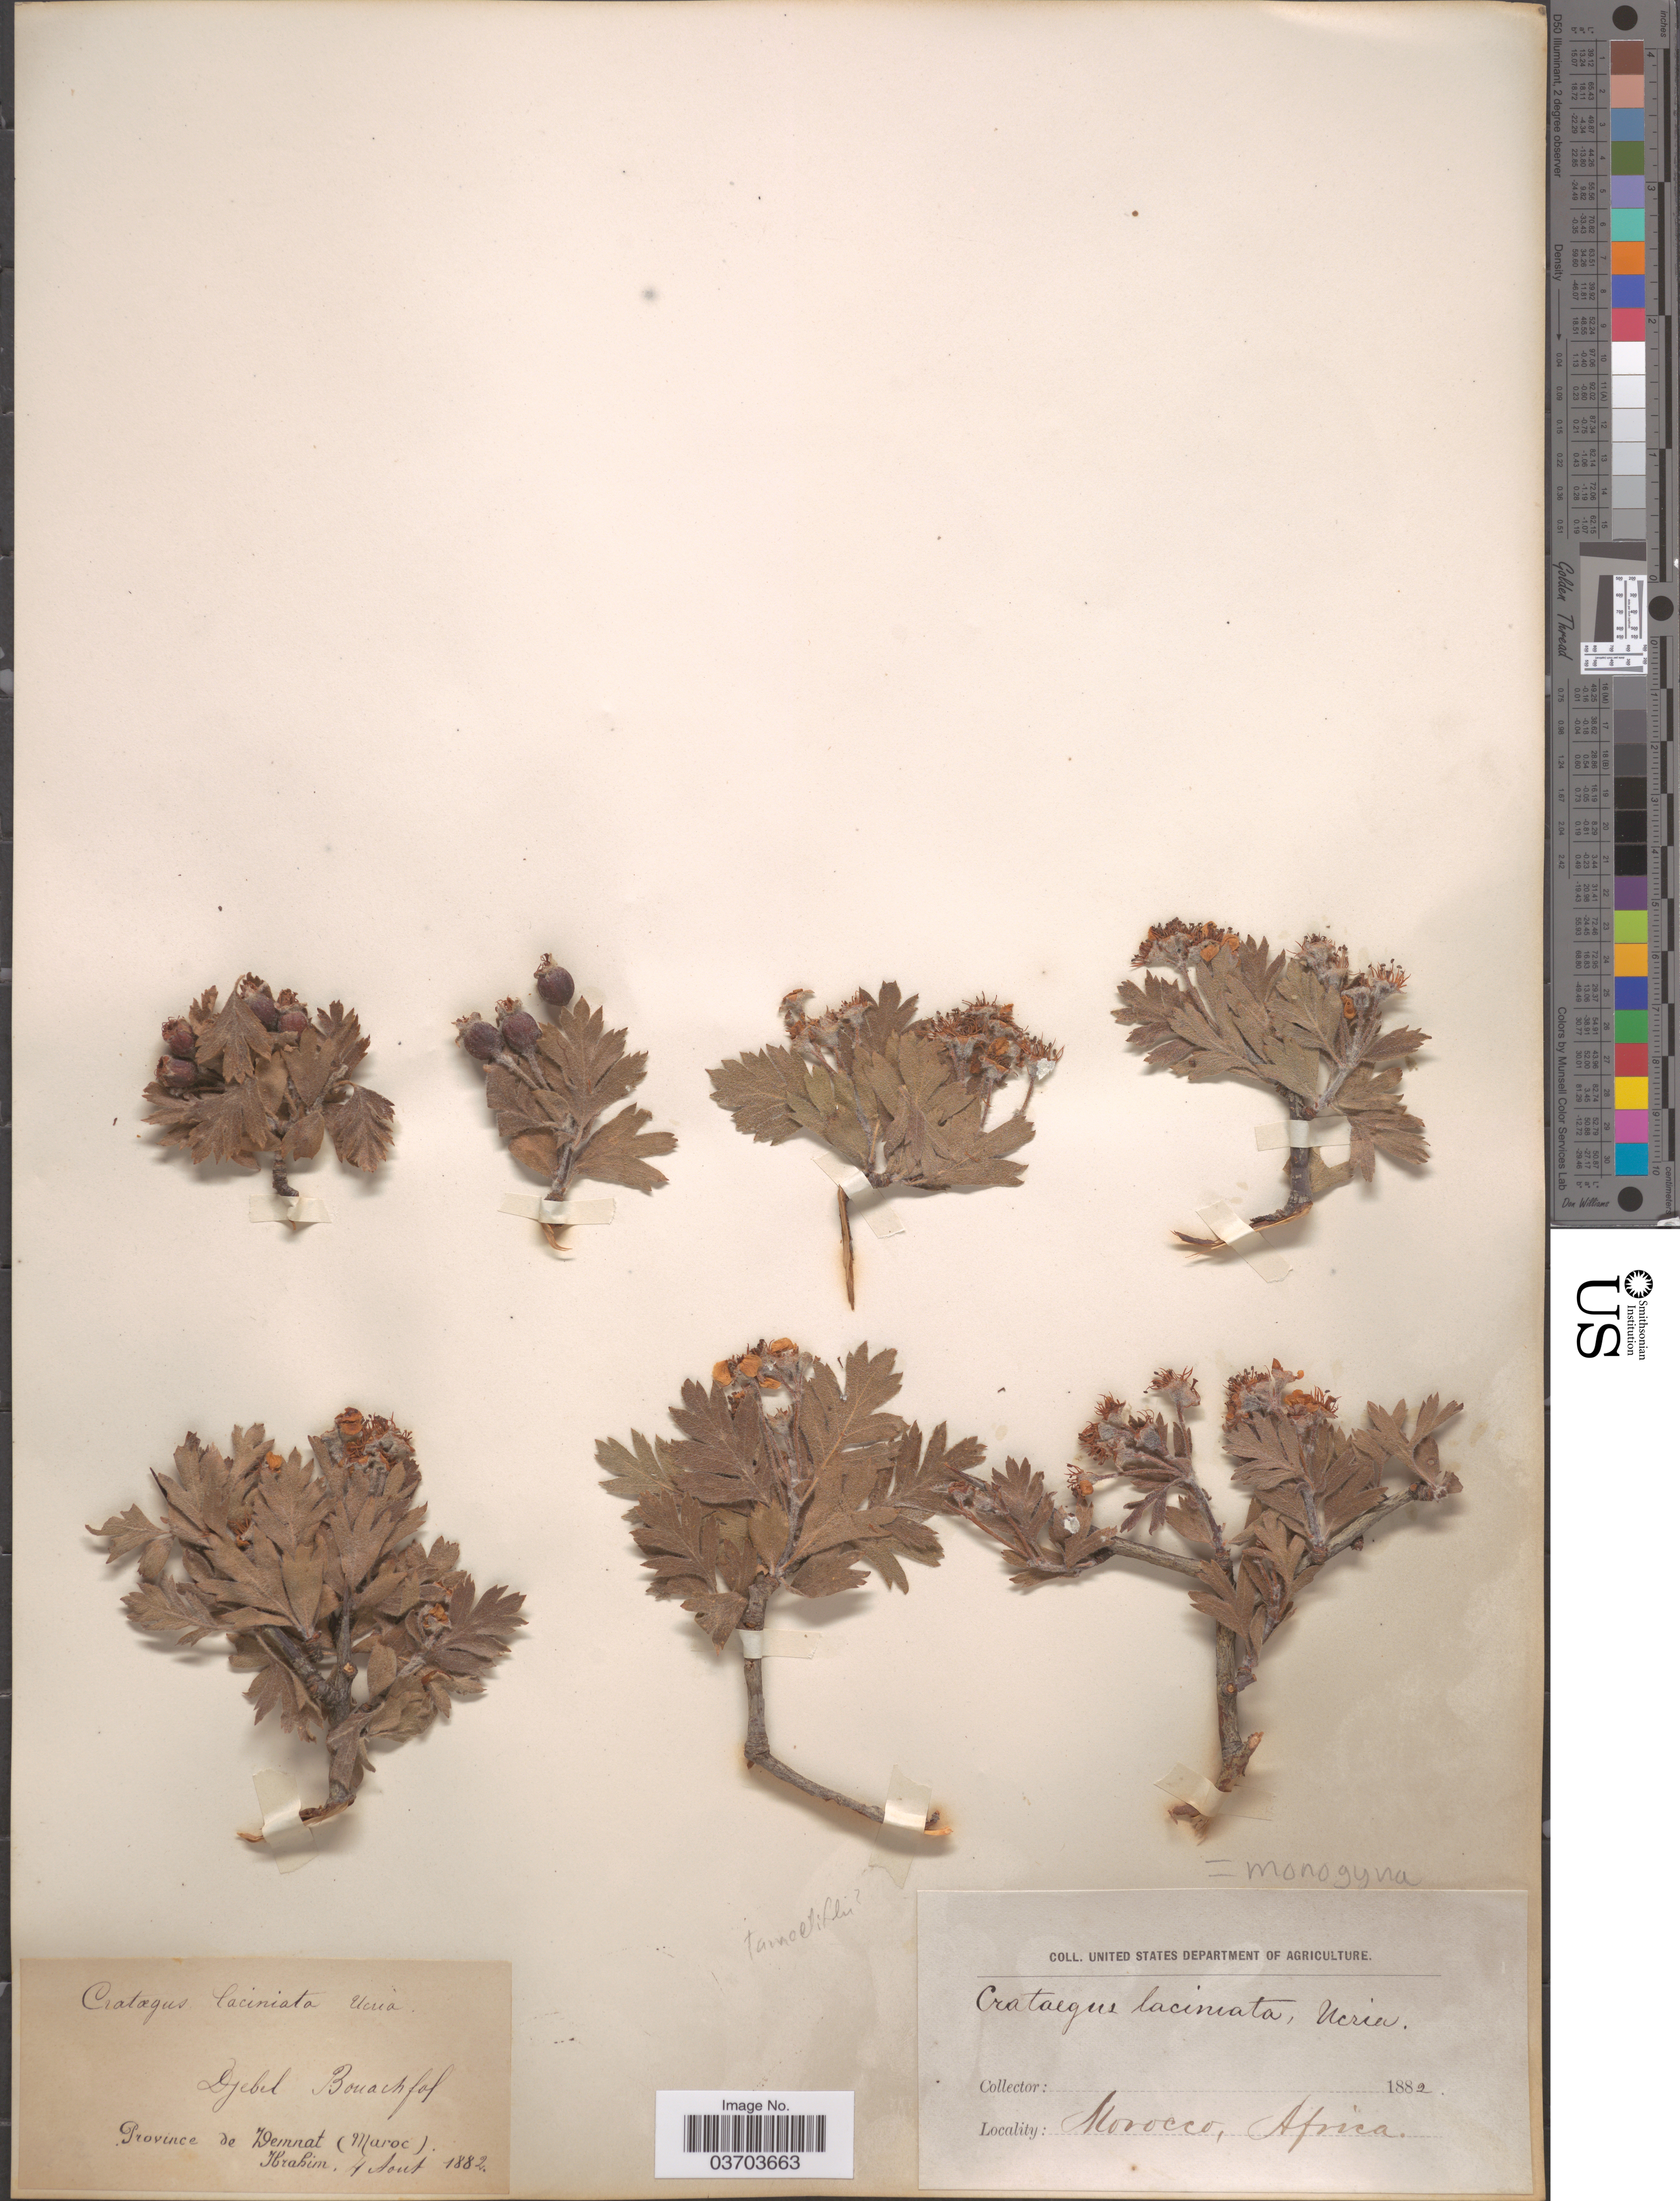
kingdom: Plantae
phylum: Tracheophyta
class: Magnoliopsida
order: Rosales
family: Rosaceae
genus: Crataegus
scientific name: Crataegus monogyna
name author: Lindin.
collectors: -. Ibrahim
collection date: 1882-08-04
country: Morocco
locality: Province de Demnat. Djebel Bouachfal.